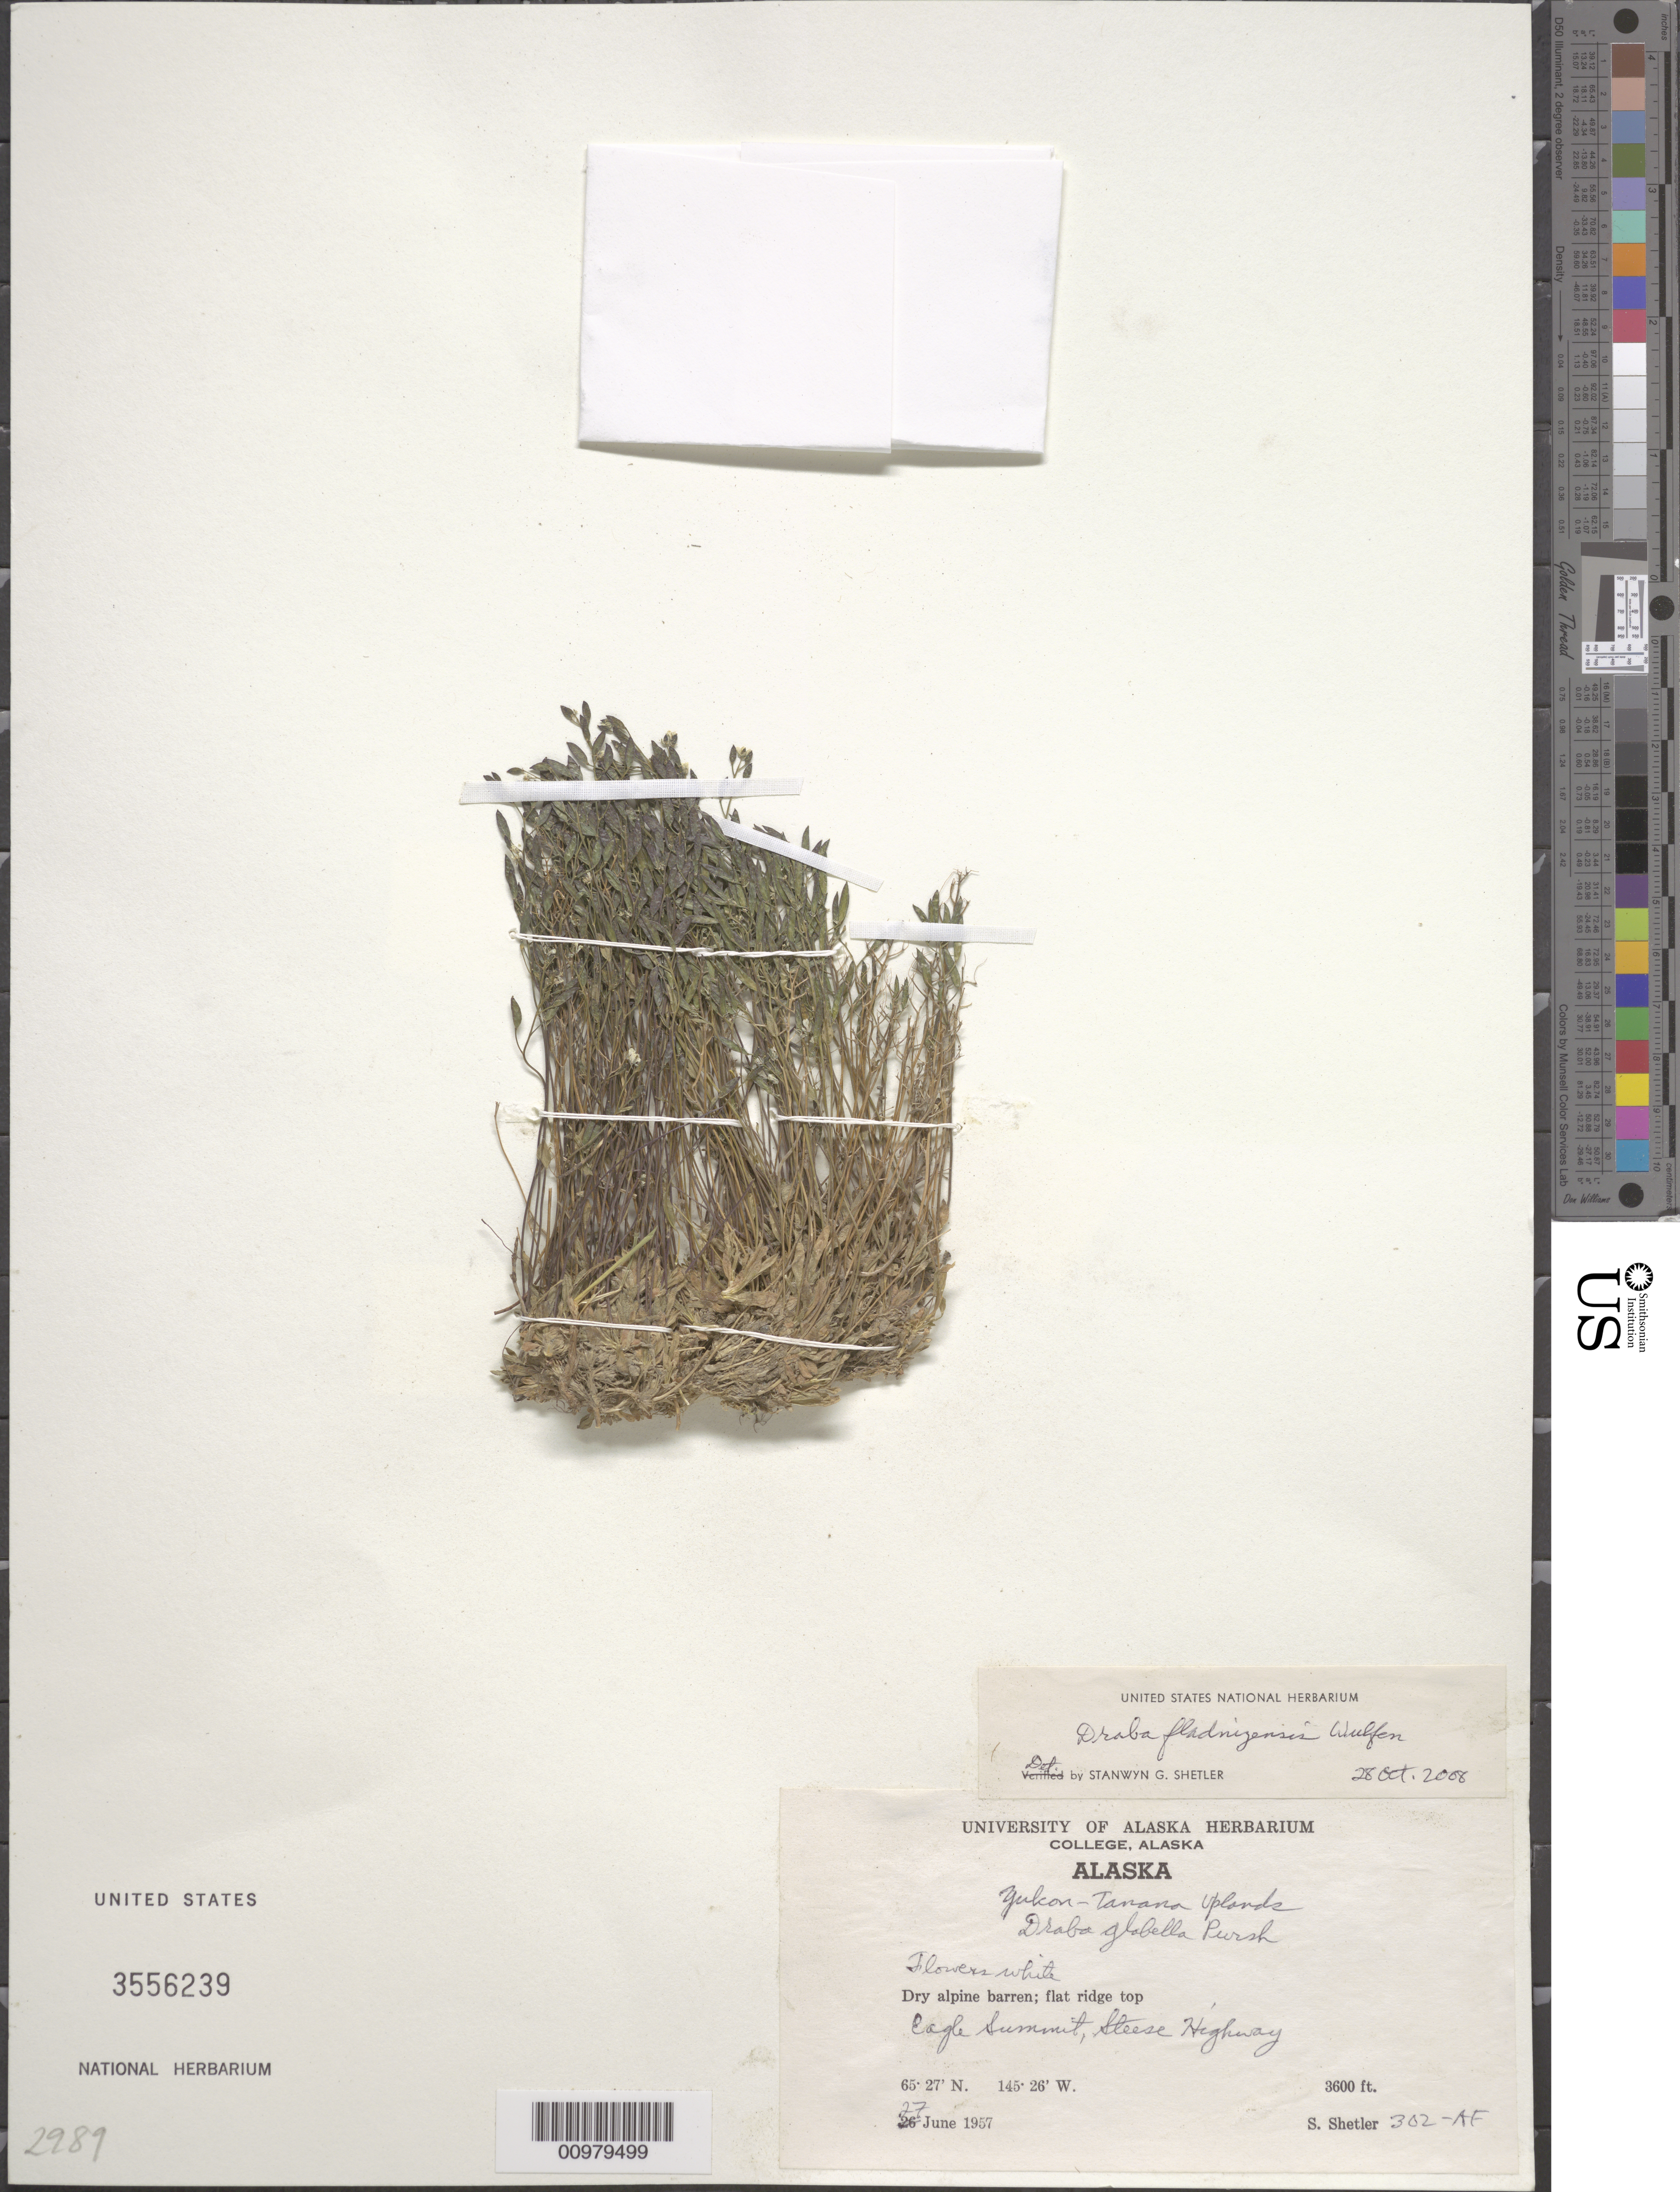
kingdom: Plantae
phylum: Tracheophyta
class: Magnoliopsida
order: Brassicales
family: Brassicaceae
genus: Draba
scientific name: Draba fladnizensis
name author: Wulfen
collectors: S. Shetler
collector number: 302-AF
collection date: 1957-06-27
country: United States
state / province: Alaska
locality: Jukon-Tanana Uplands. Eagle Summit, Steese Highway.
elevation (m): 1097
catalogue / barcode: US 3556239